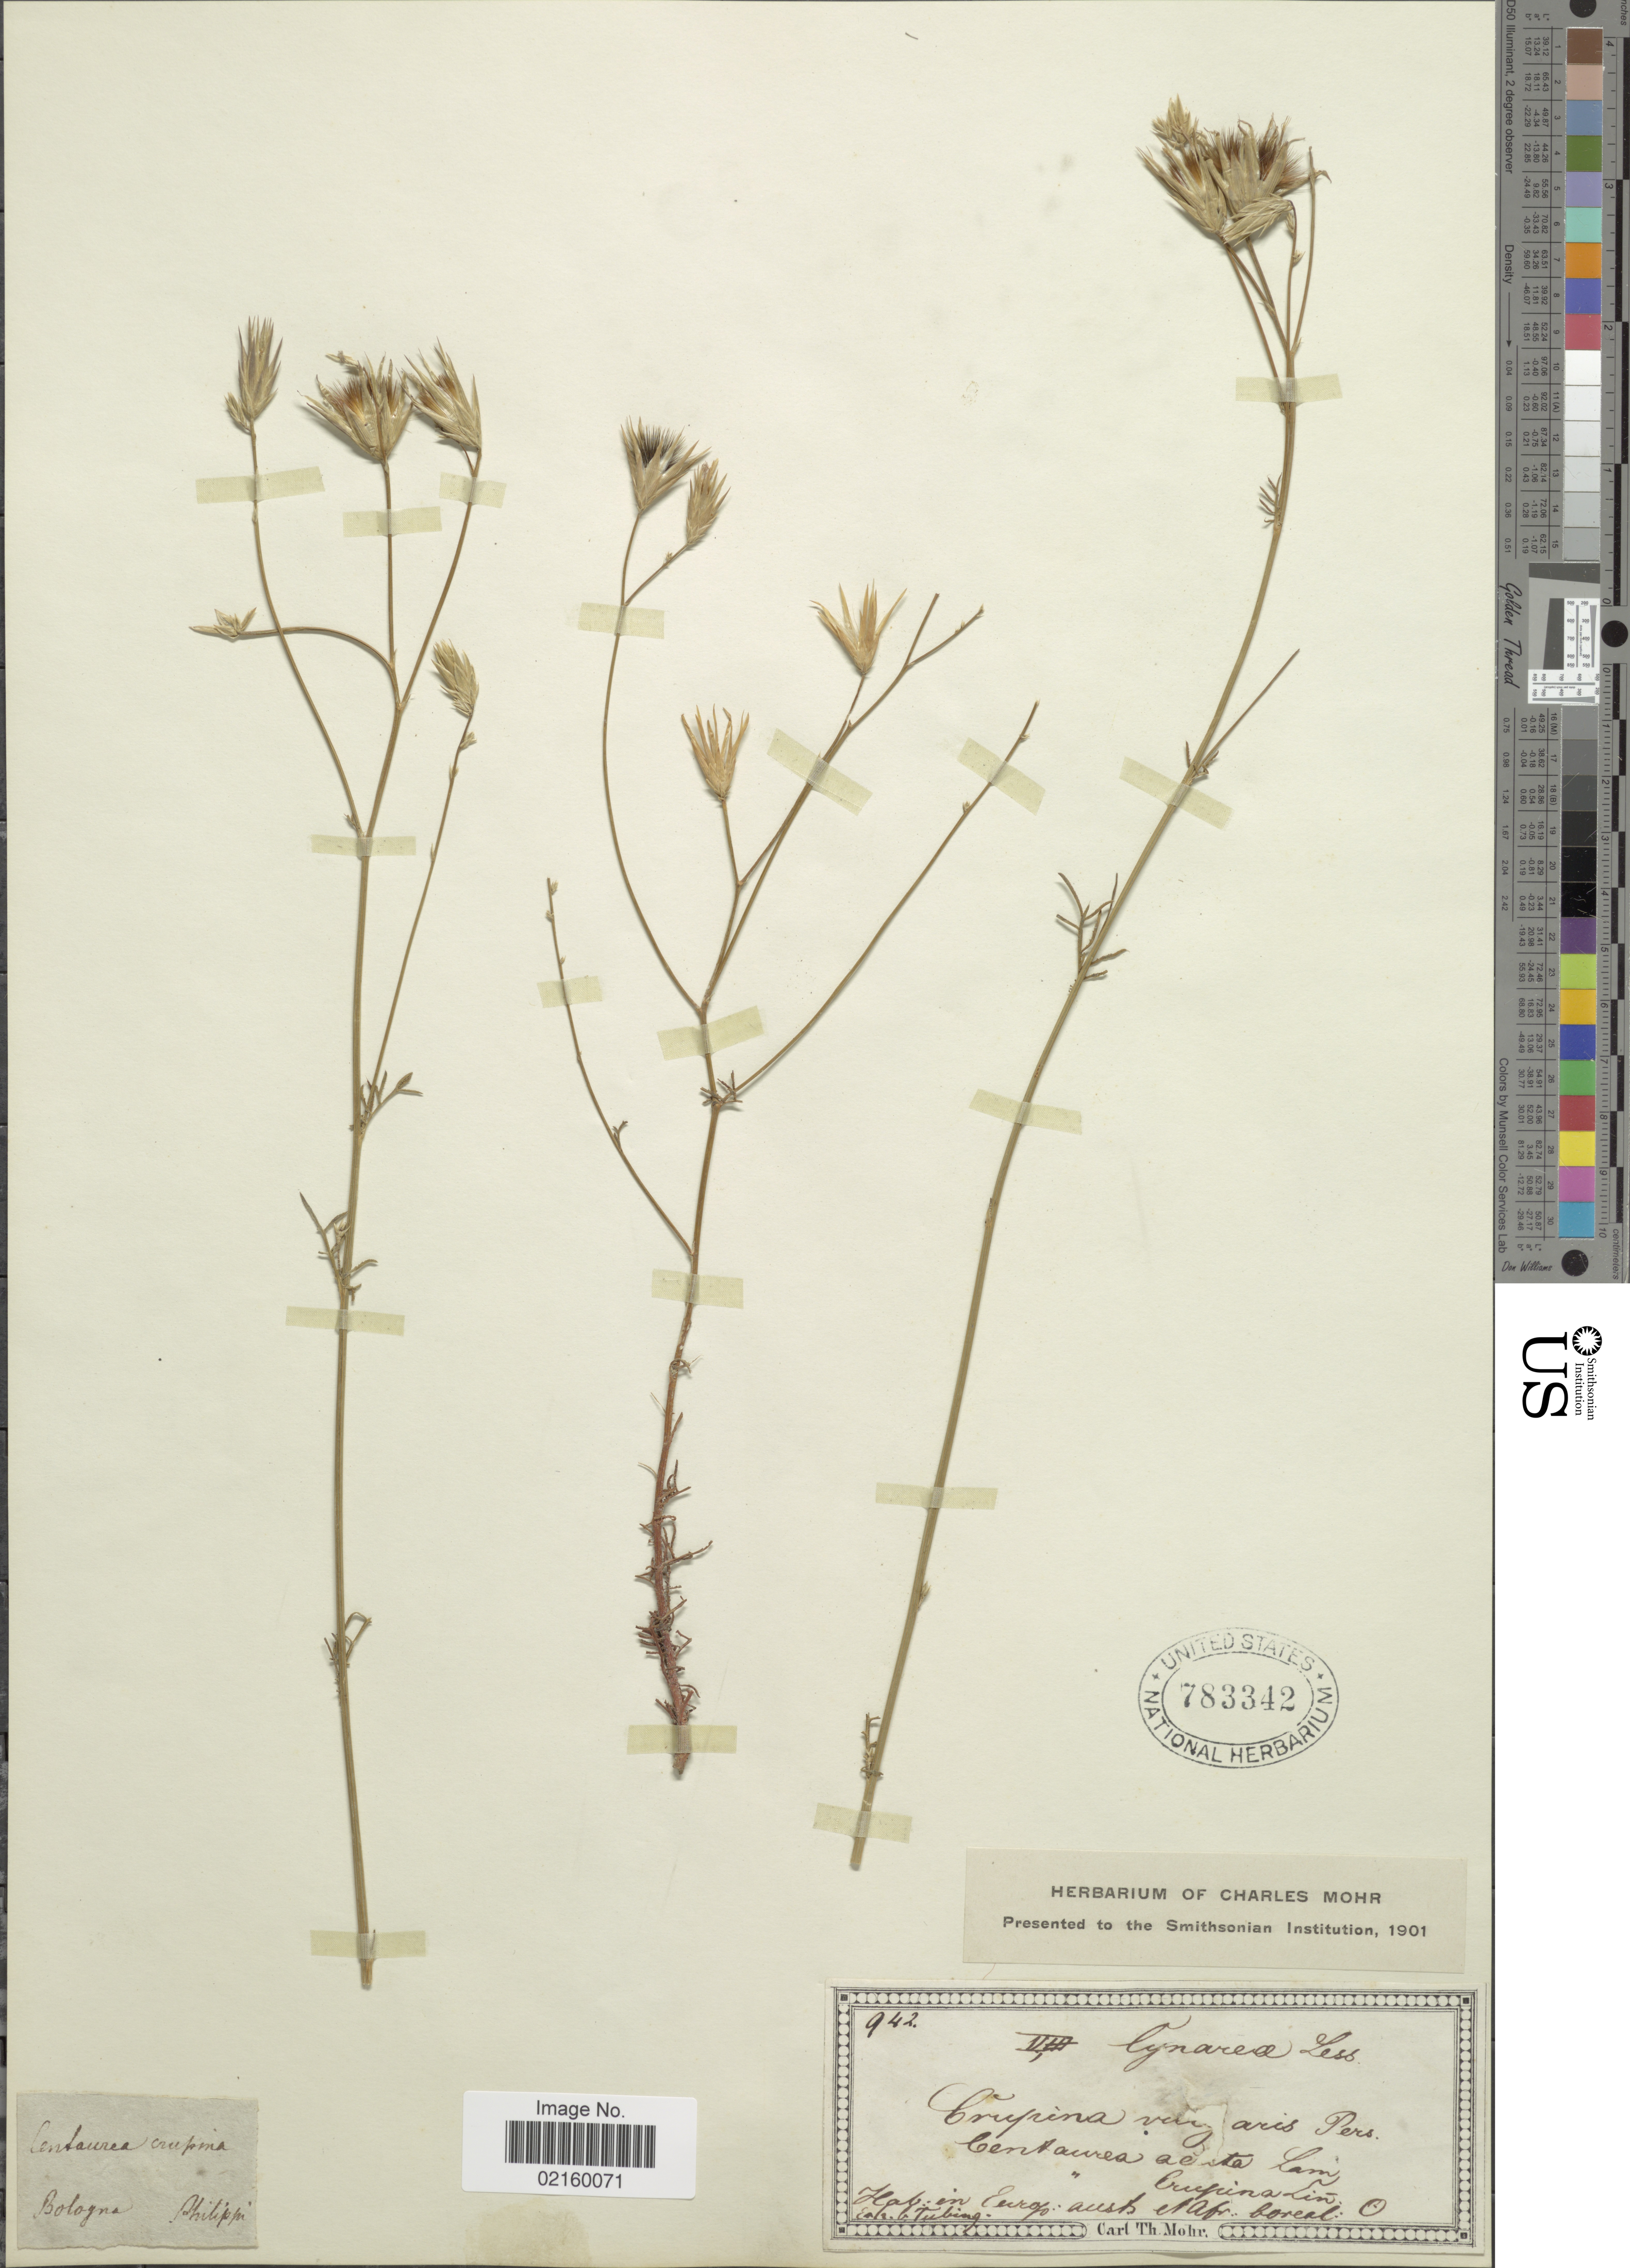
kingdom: Plantae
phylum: Tracheophyta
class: Magnoliopsida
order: Asterales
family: Asteraceae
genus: Crupina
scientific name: Crupina vulgaris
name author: Pers. ex Cass.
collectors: -. Philippi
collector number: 942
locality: Bologna, in Europ. austr. et Afr. boreal O[interpreted], [illegible text]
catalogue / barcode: US 783342